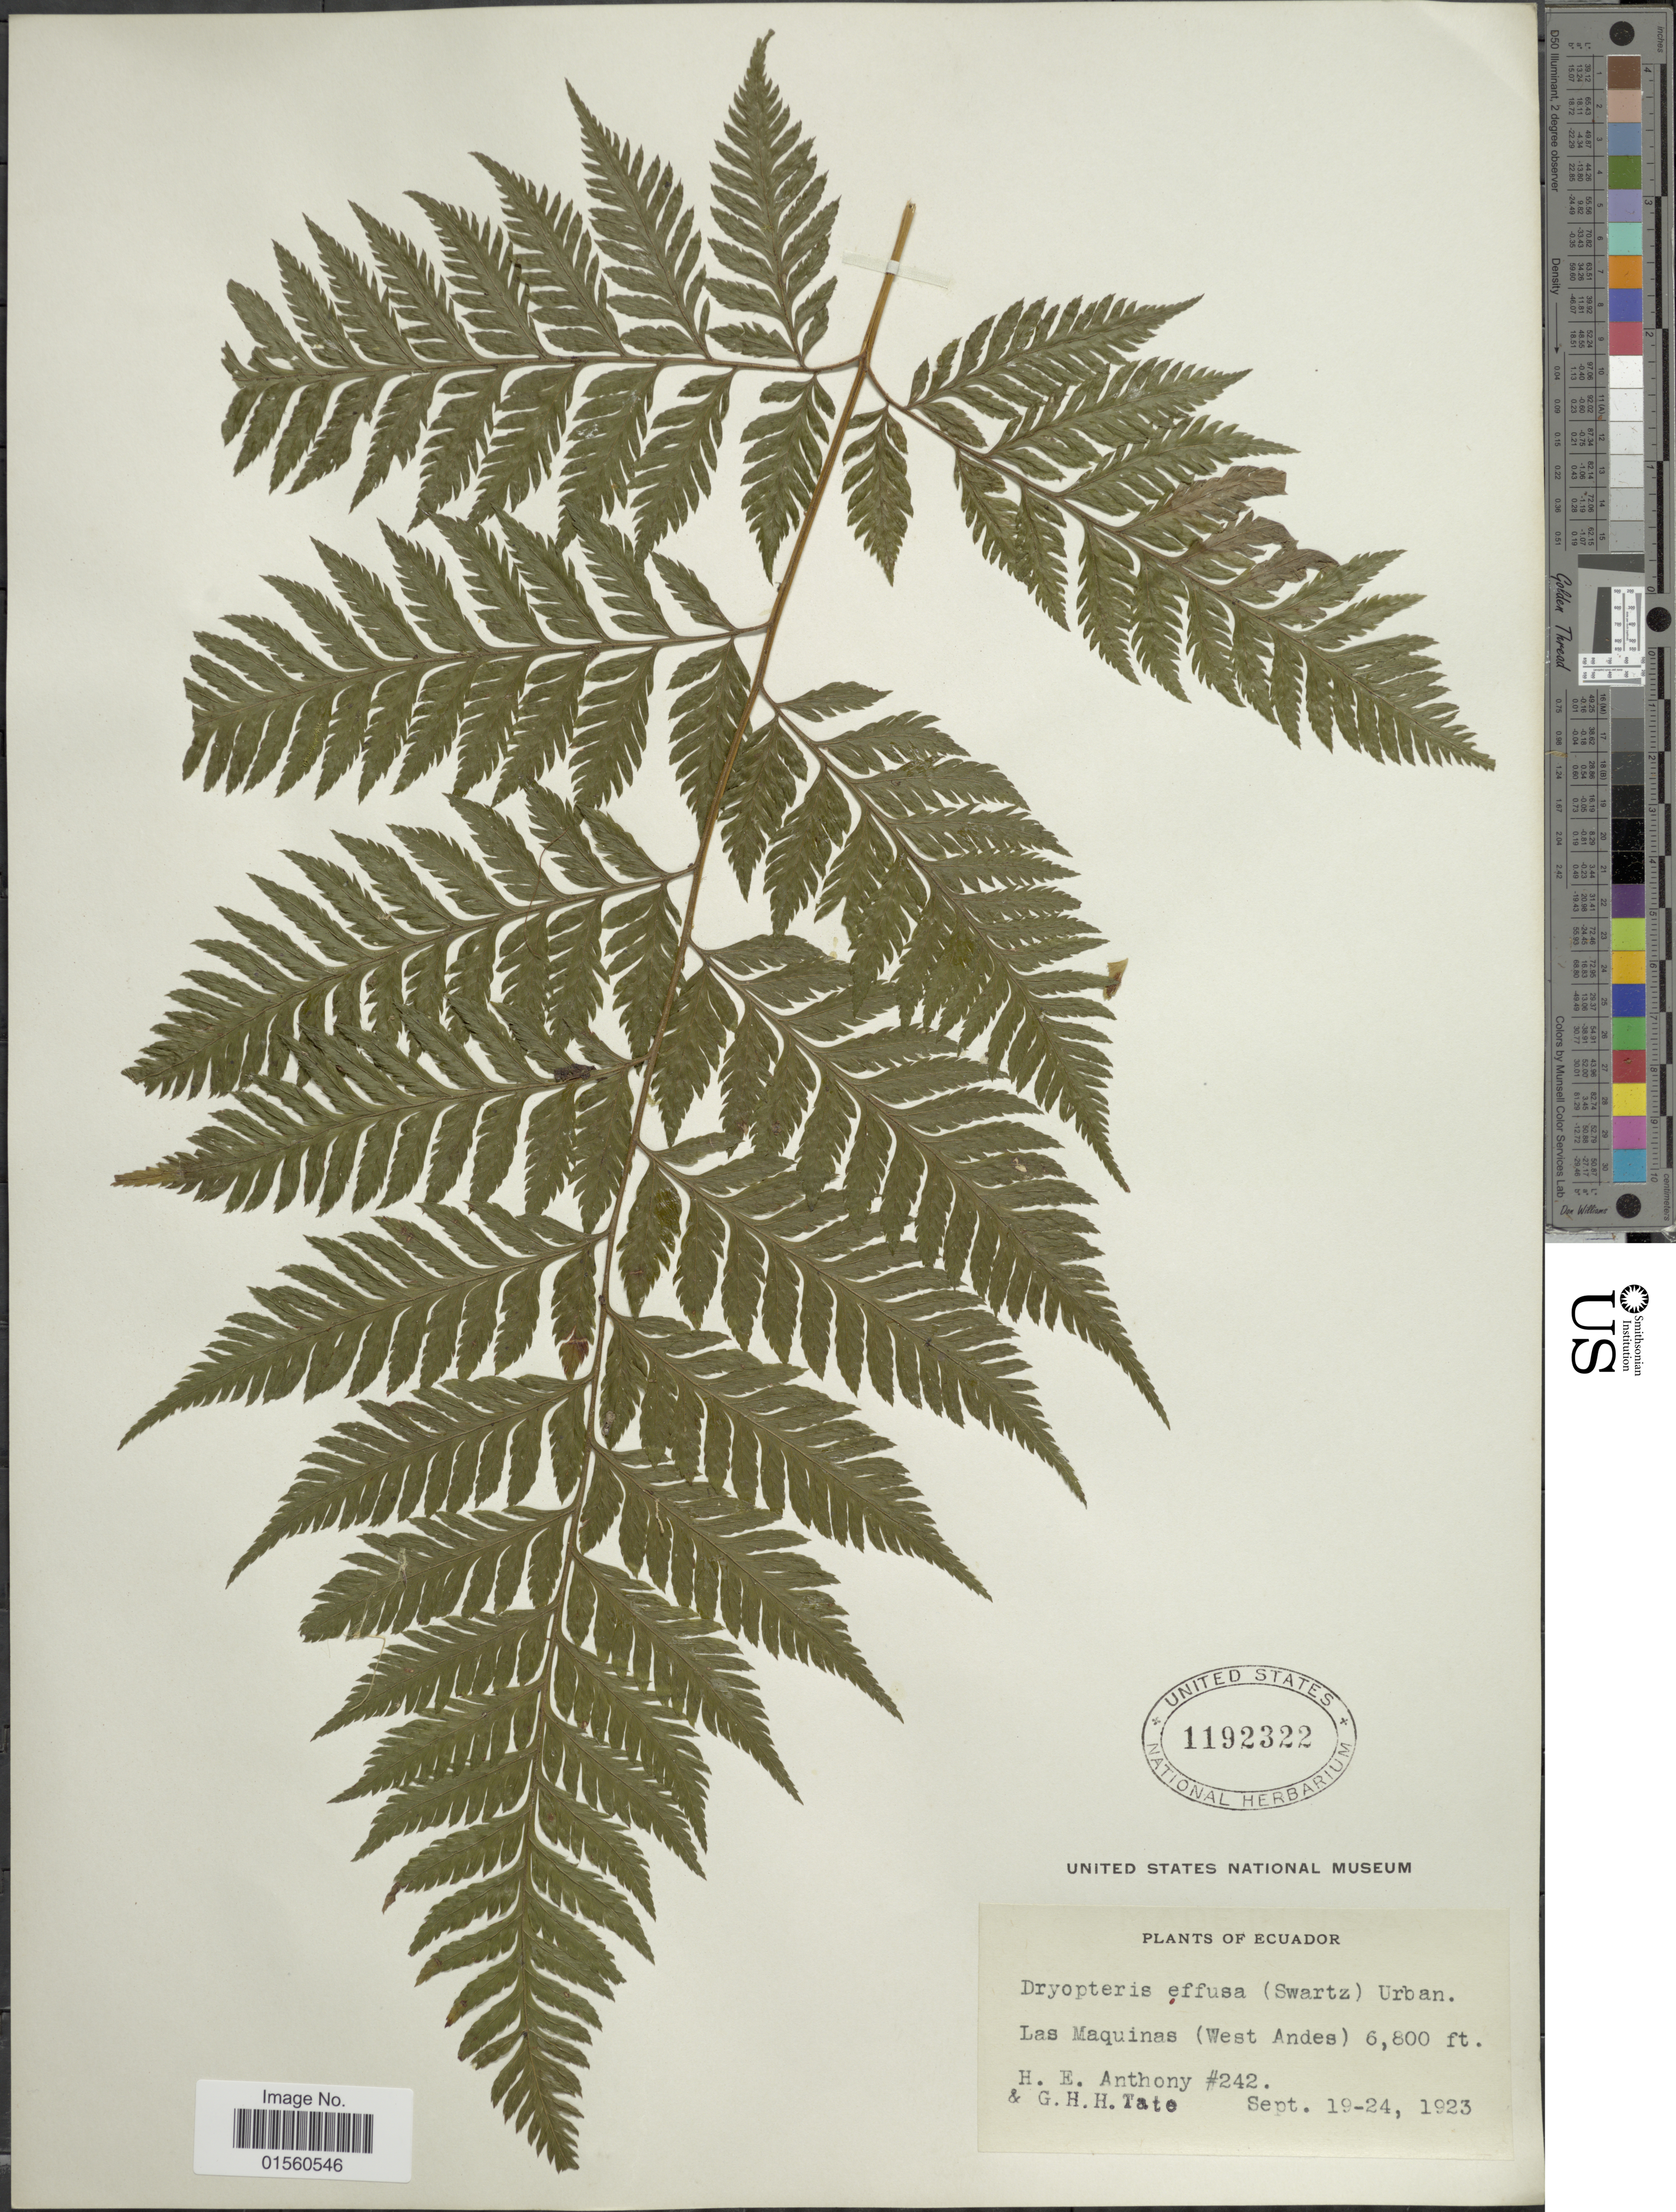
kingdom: Plantae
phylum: Tracheophyta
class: Polypodiopsida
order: Polypodiales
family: Dryopteridaceae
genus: Parapolystichum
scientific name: Parapolystichum effusum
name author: (Sw.) Ching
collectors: H. E. Anthony & G. H. H.Tate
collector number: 242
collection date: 1923-09-19/1923-09-24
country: Ecuador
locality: Las Maquinas (West Andes)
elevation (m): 2073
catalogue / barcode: US 1192322